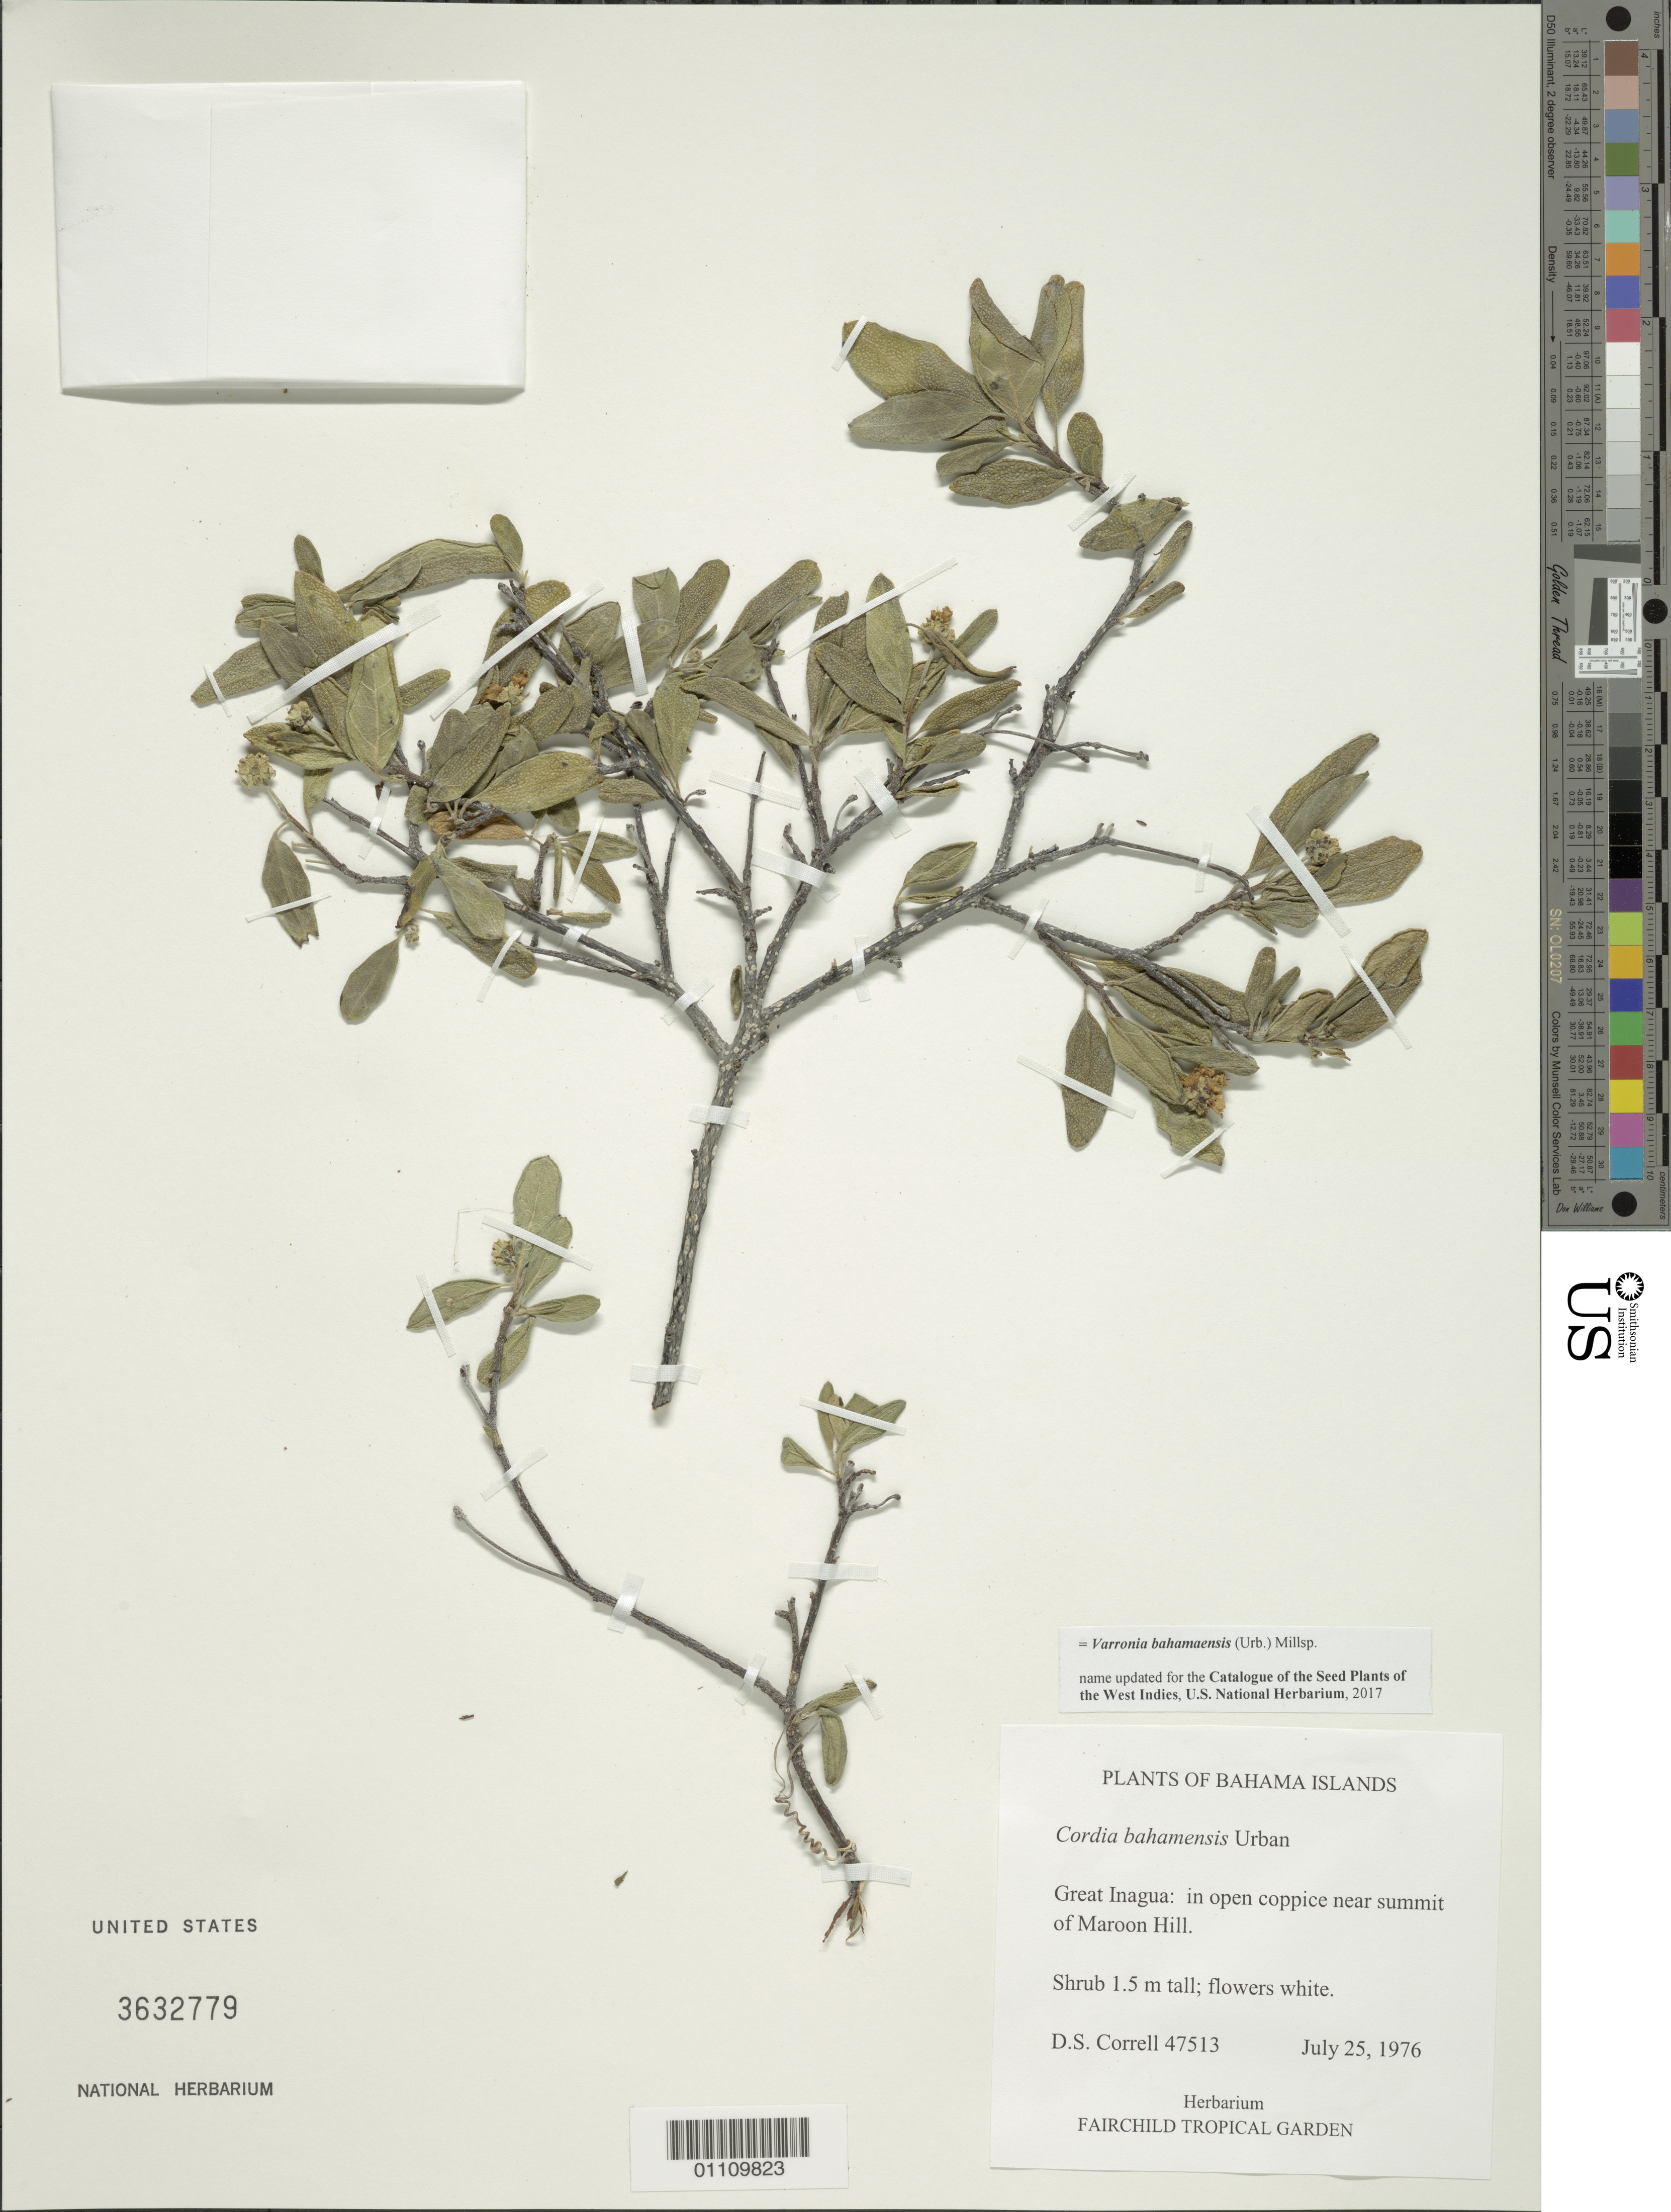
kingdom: Plantae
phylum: Tracheophyta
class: Magnoliopsida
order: Boraginales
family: Cordiaceae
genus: Varronia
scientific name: Varronia bahamensis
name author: (Urb.) Millsp.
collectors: D. S. Correll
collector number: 47513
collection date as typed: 25 Jul 1976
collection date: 1976-07-25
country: Bahamas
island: Great Inagua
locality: Maroon Hill, near summit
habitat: In open coppice near summit of hill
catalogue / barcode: US 3632779